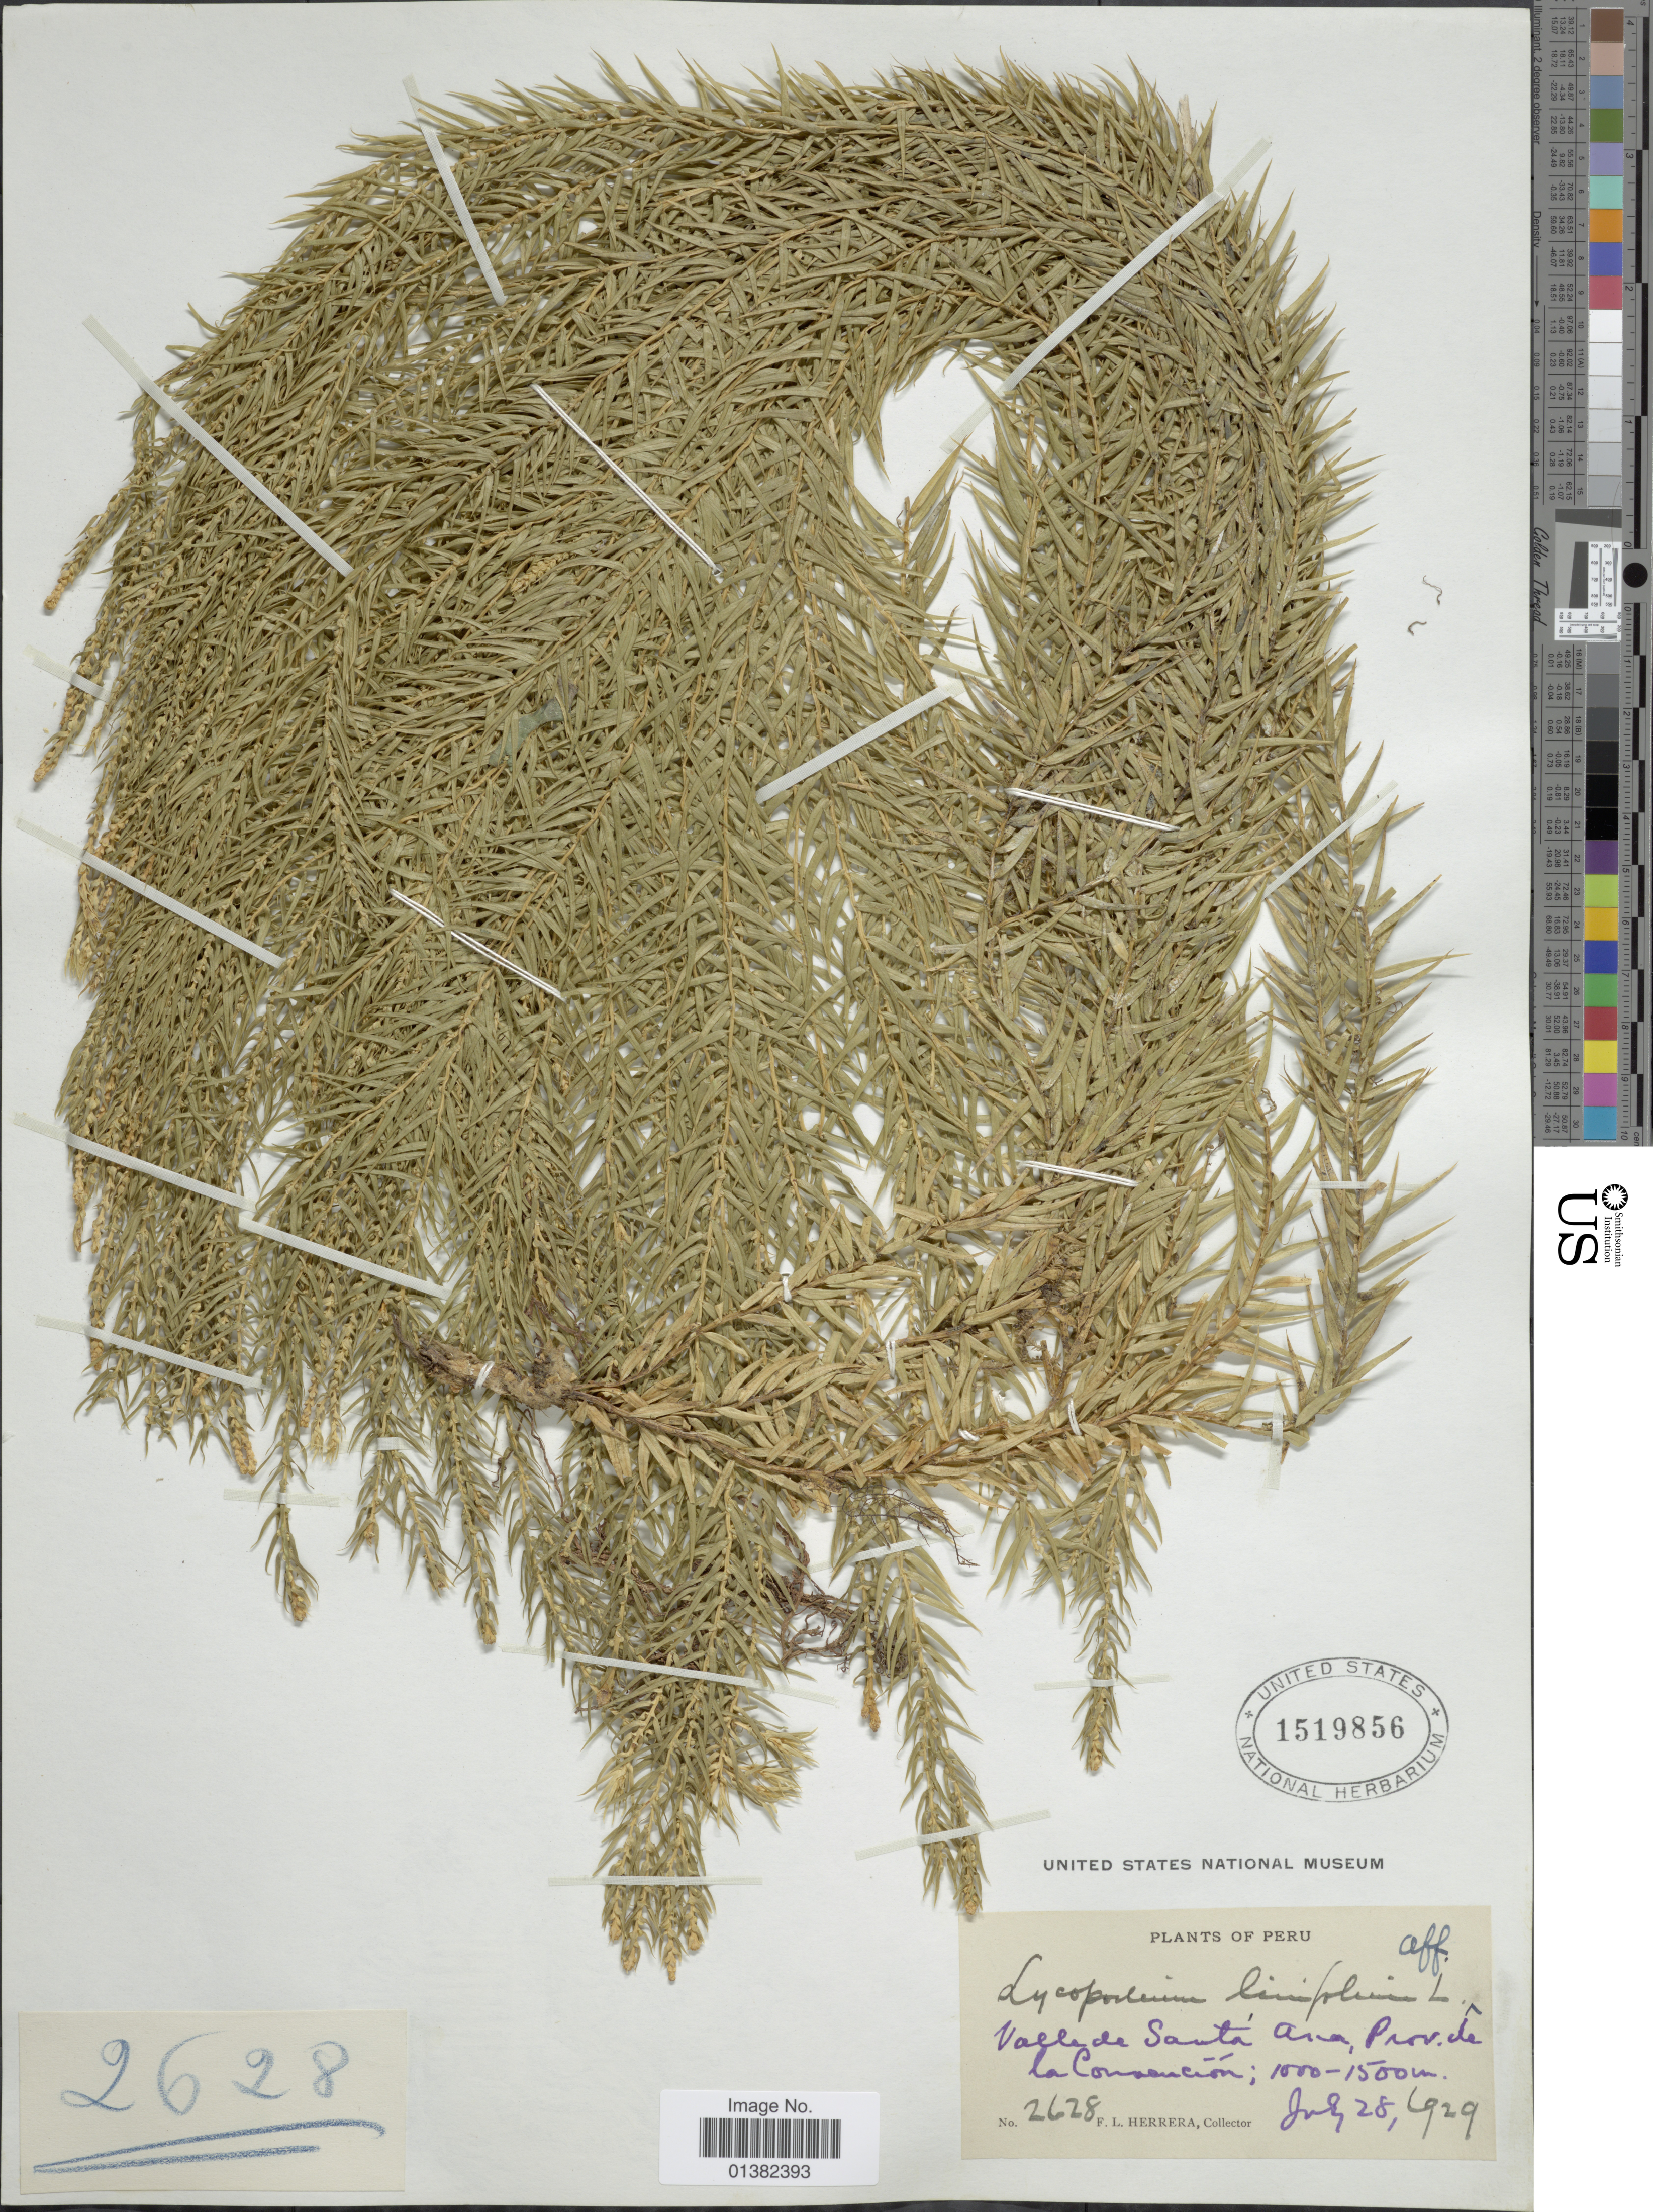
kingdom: Plantae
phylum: Tracheophyta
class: Lycopodiopsida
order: Lycopodiales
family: Lycopodiaceae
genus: Phlegmariurus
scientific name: Phlegmariurus linifolius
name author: (L.) B. Øllg.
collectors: F. L. Herrera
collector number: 2628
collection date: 1929-07-28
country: Peru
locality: Valle de Santa Ana, Prov. de la Convención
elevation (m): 1000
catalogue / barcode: US 1519856